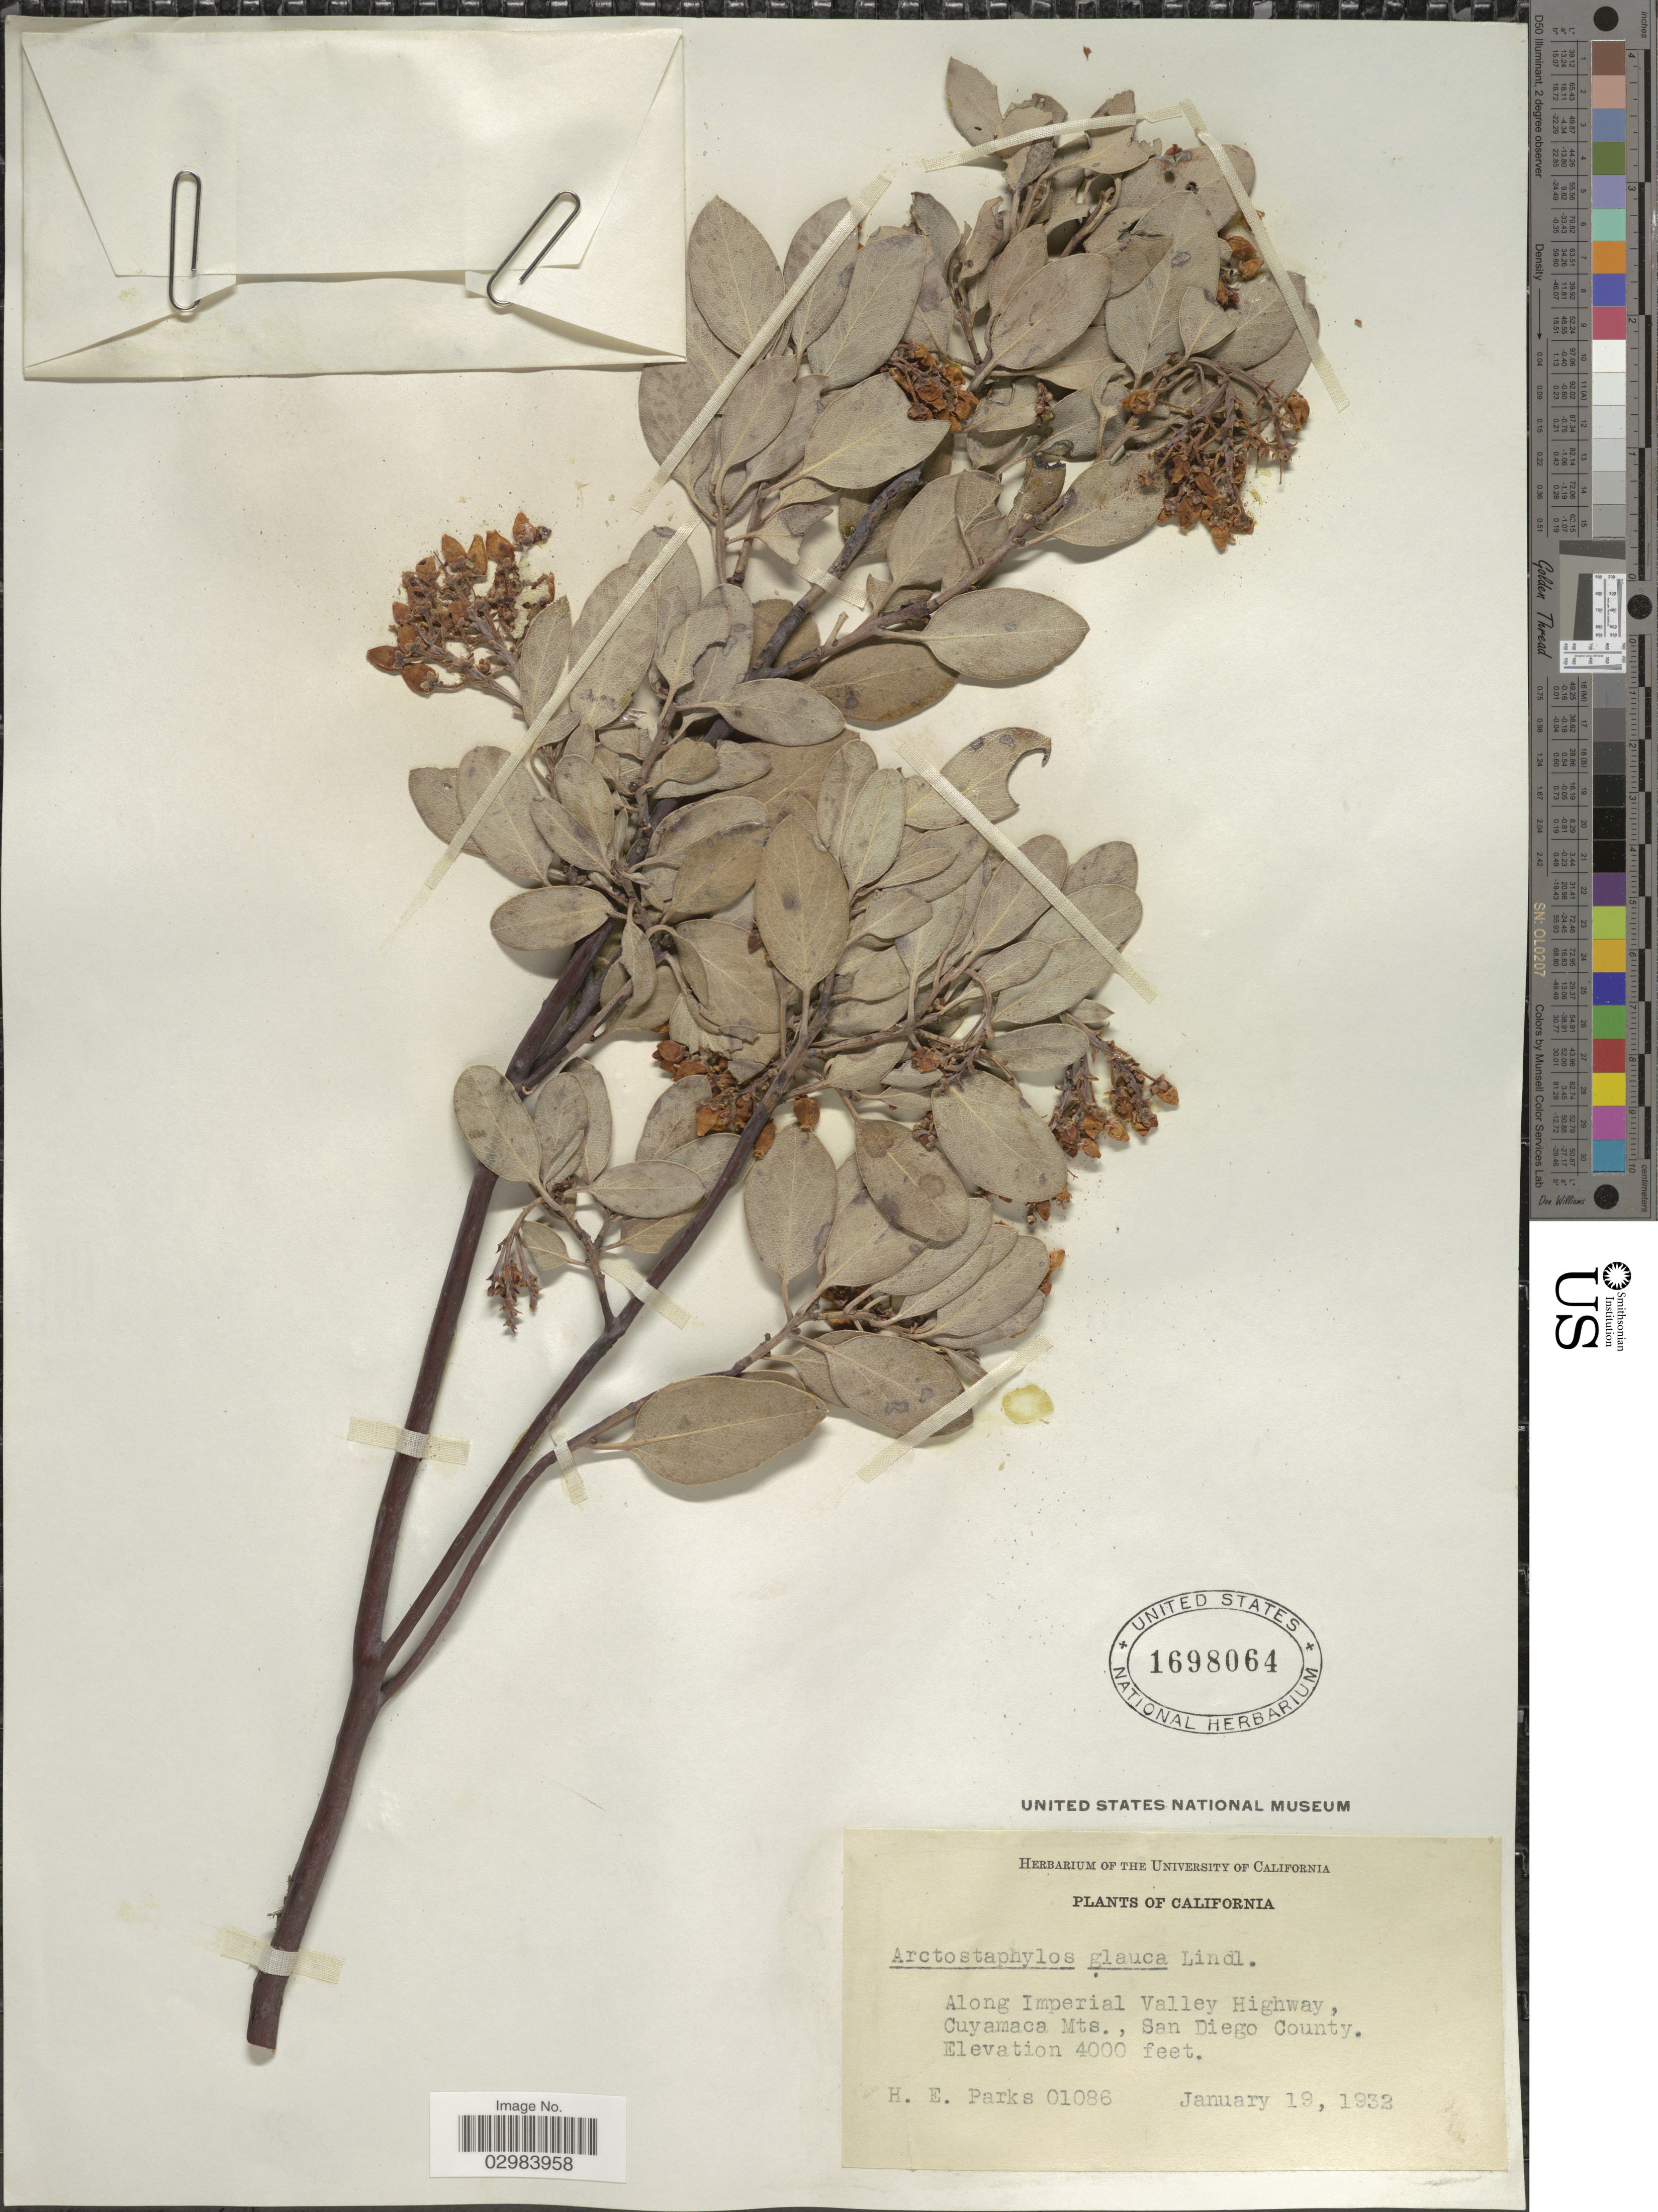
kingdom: Plantae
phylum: Tracheophyta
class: Magnoliopsida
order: Ericales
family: Ericaceae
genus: Arctostaphylos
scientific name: Arctostaphylos glauca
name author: Lindl.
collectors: H. E. Parks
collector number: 01086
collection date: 1932-01-19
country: United States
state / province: California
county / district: San Diego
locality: Along Imperial Valley Highway, Cuyamaca Mts., San Diego County.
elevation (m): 1219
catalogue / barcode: US 1698064